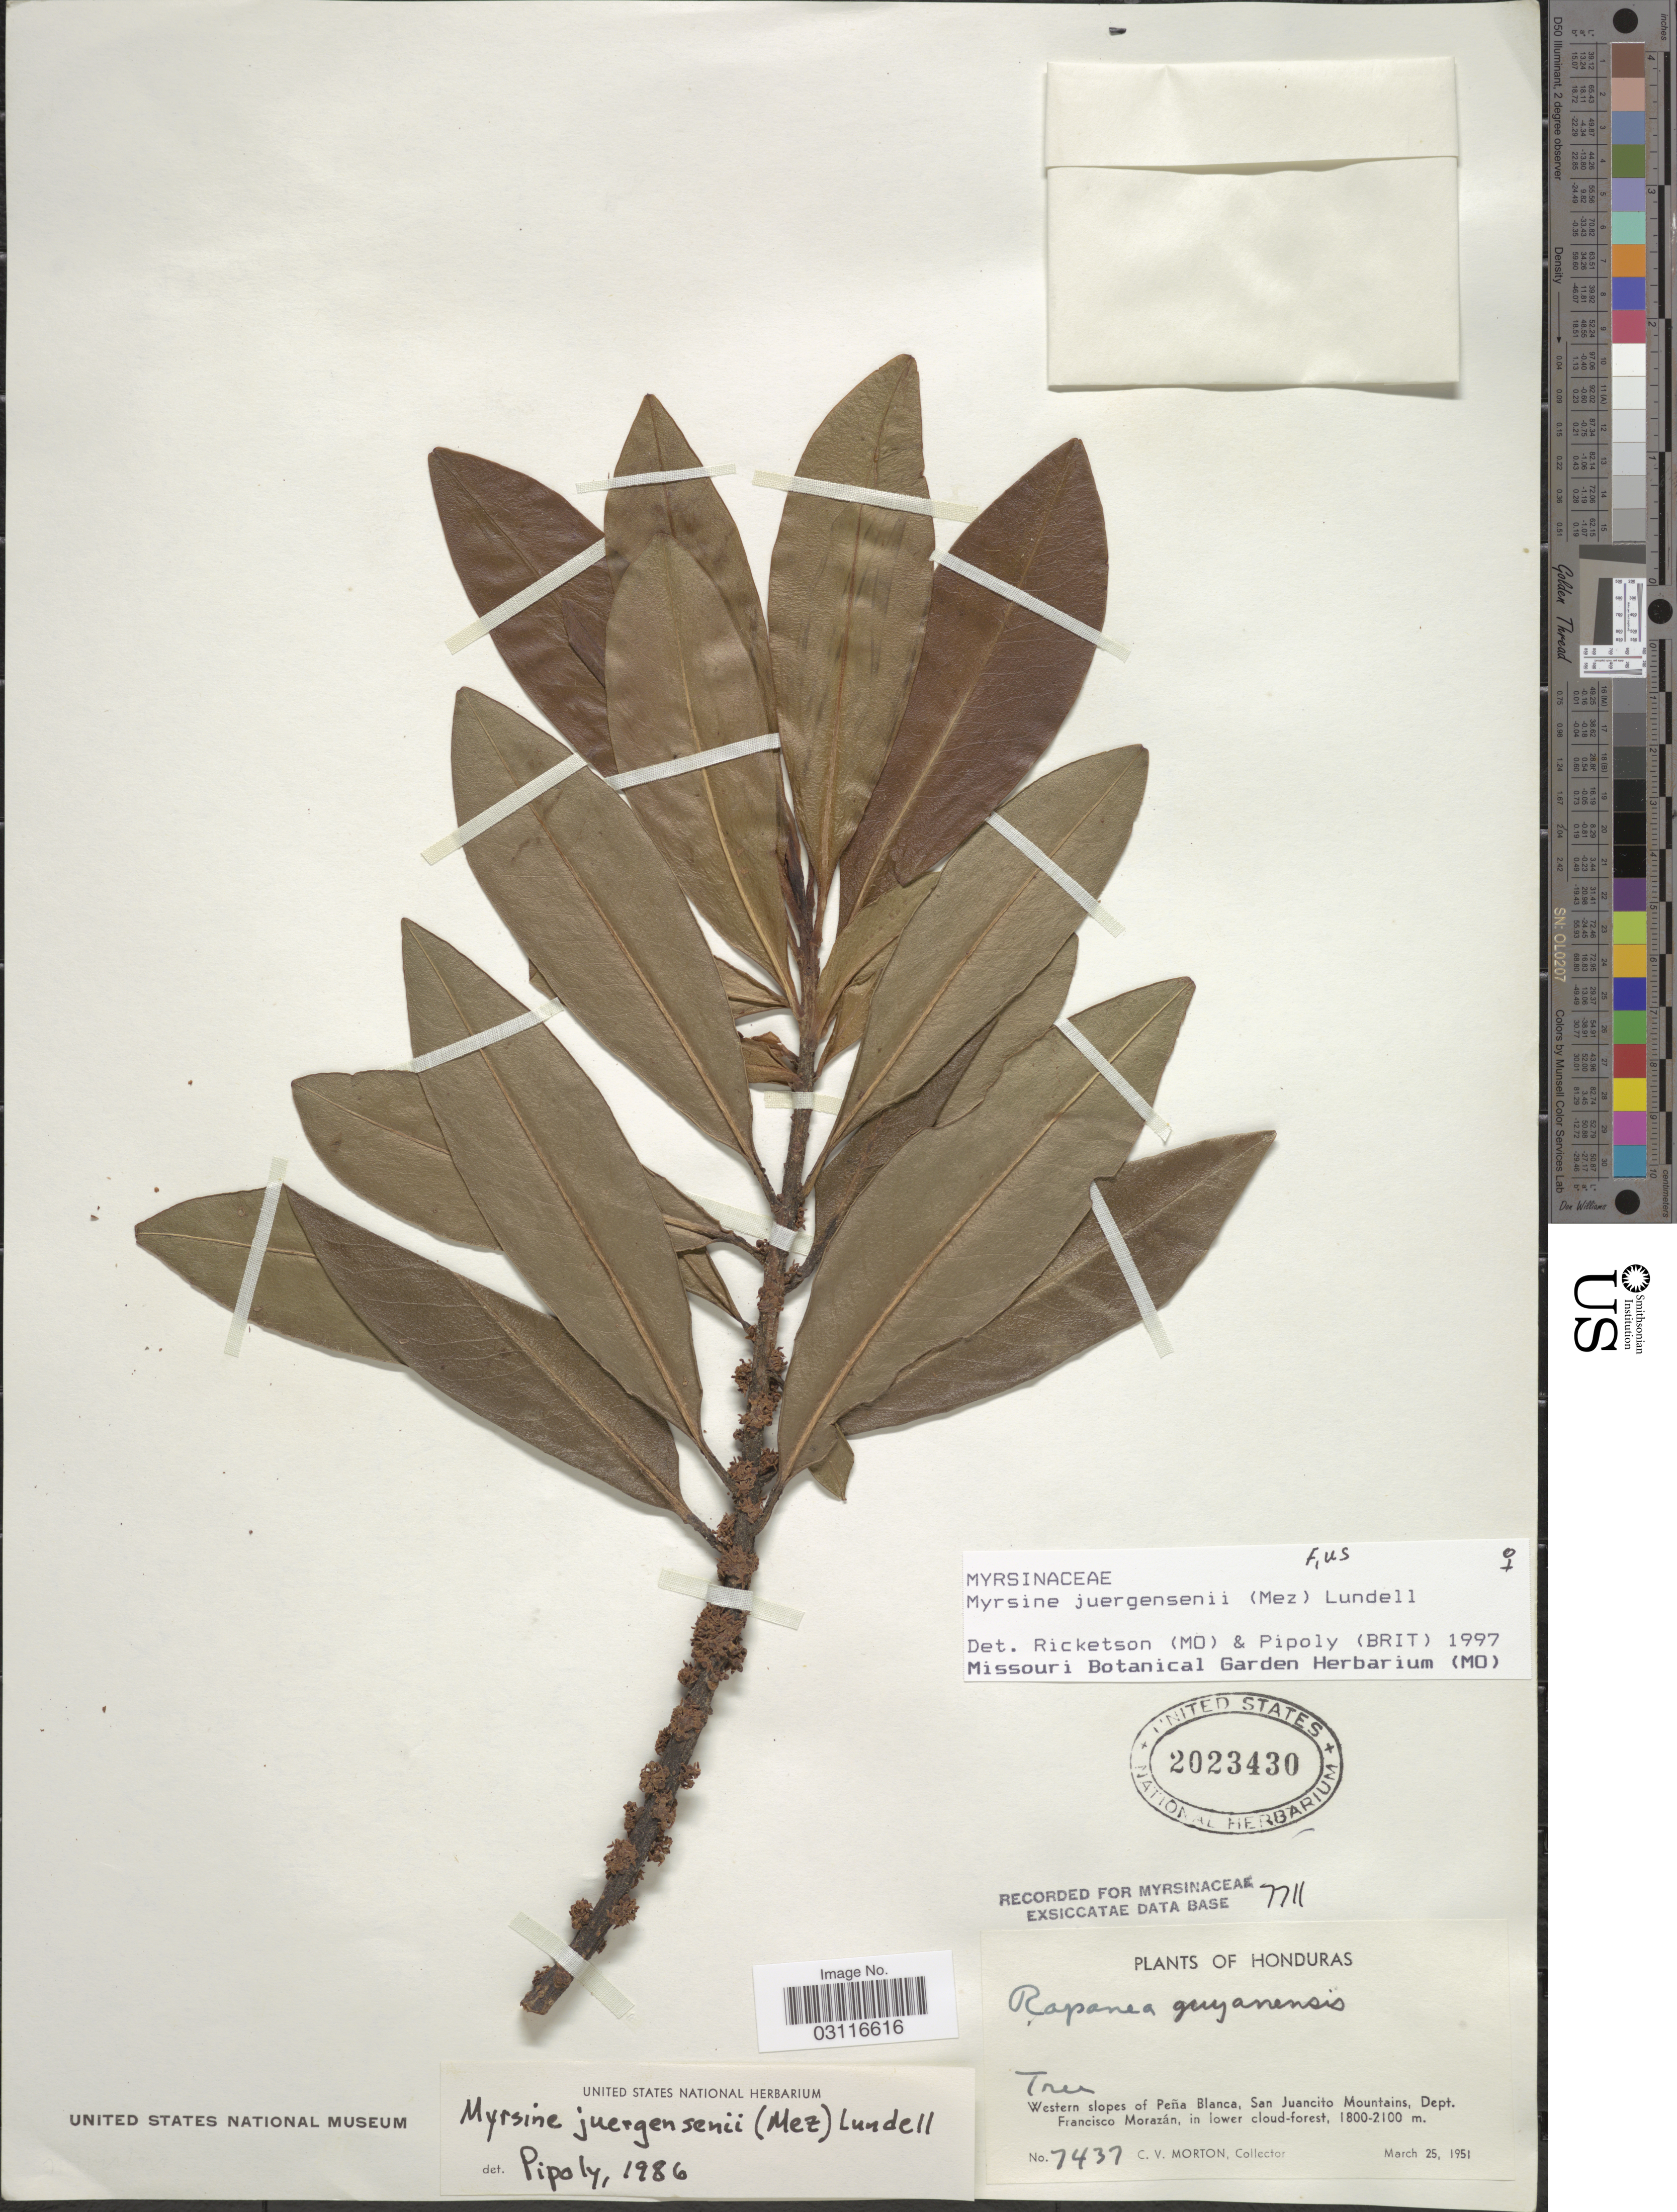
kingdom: Plantae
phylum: Tracheophyta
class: Magnoliopsida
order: Ericales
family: Primulaceae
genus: Myrsine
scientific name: Myrsine juergensenii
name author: (Mez) Lundell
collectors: C. V. Morton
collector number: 7437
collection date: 1951-03-25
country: Honduras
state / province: Fco. Morazán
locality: Western slopes of Peña Blanca, San Juancito Mountains, Dept. Francisco Morazán.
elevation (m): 1800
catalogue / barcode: US 2023430